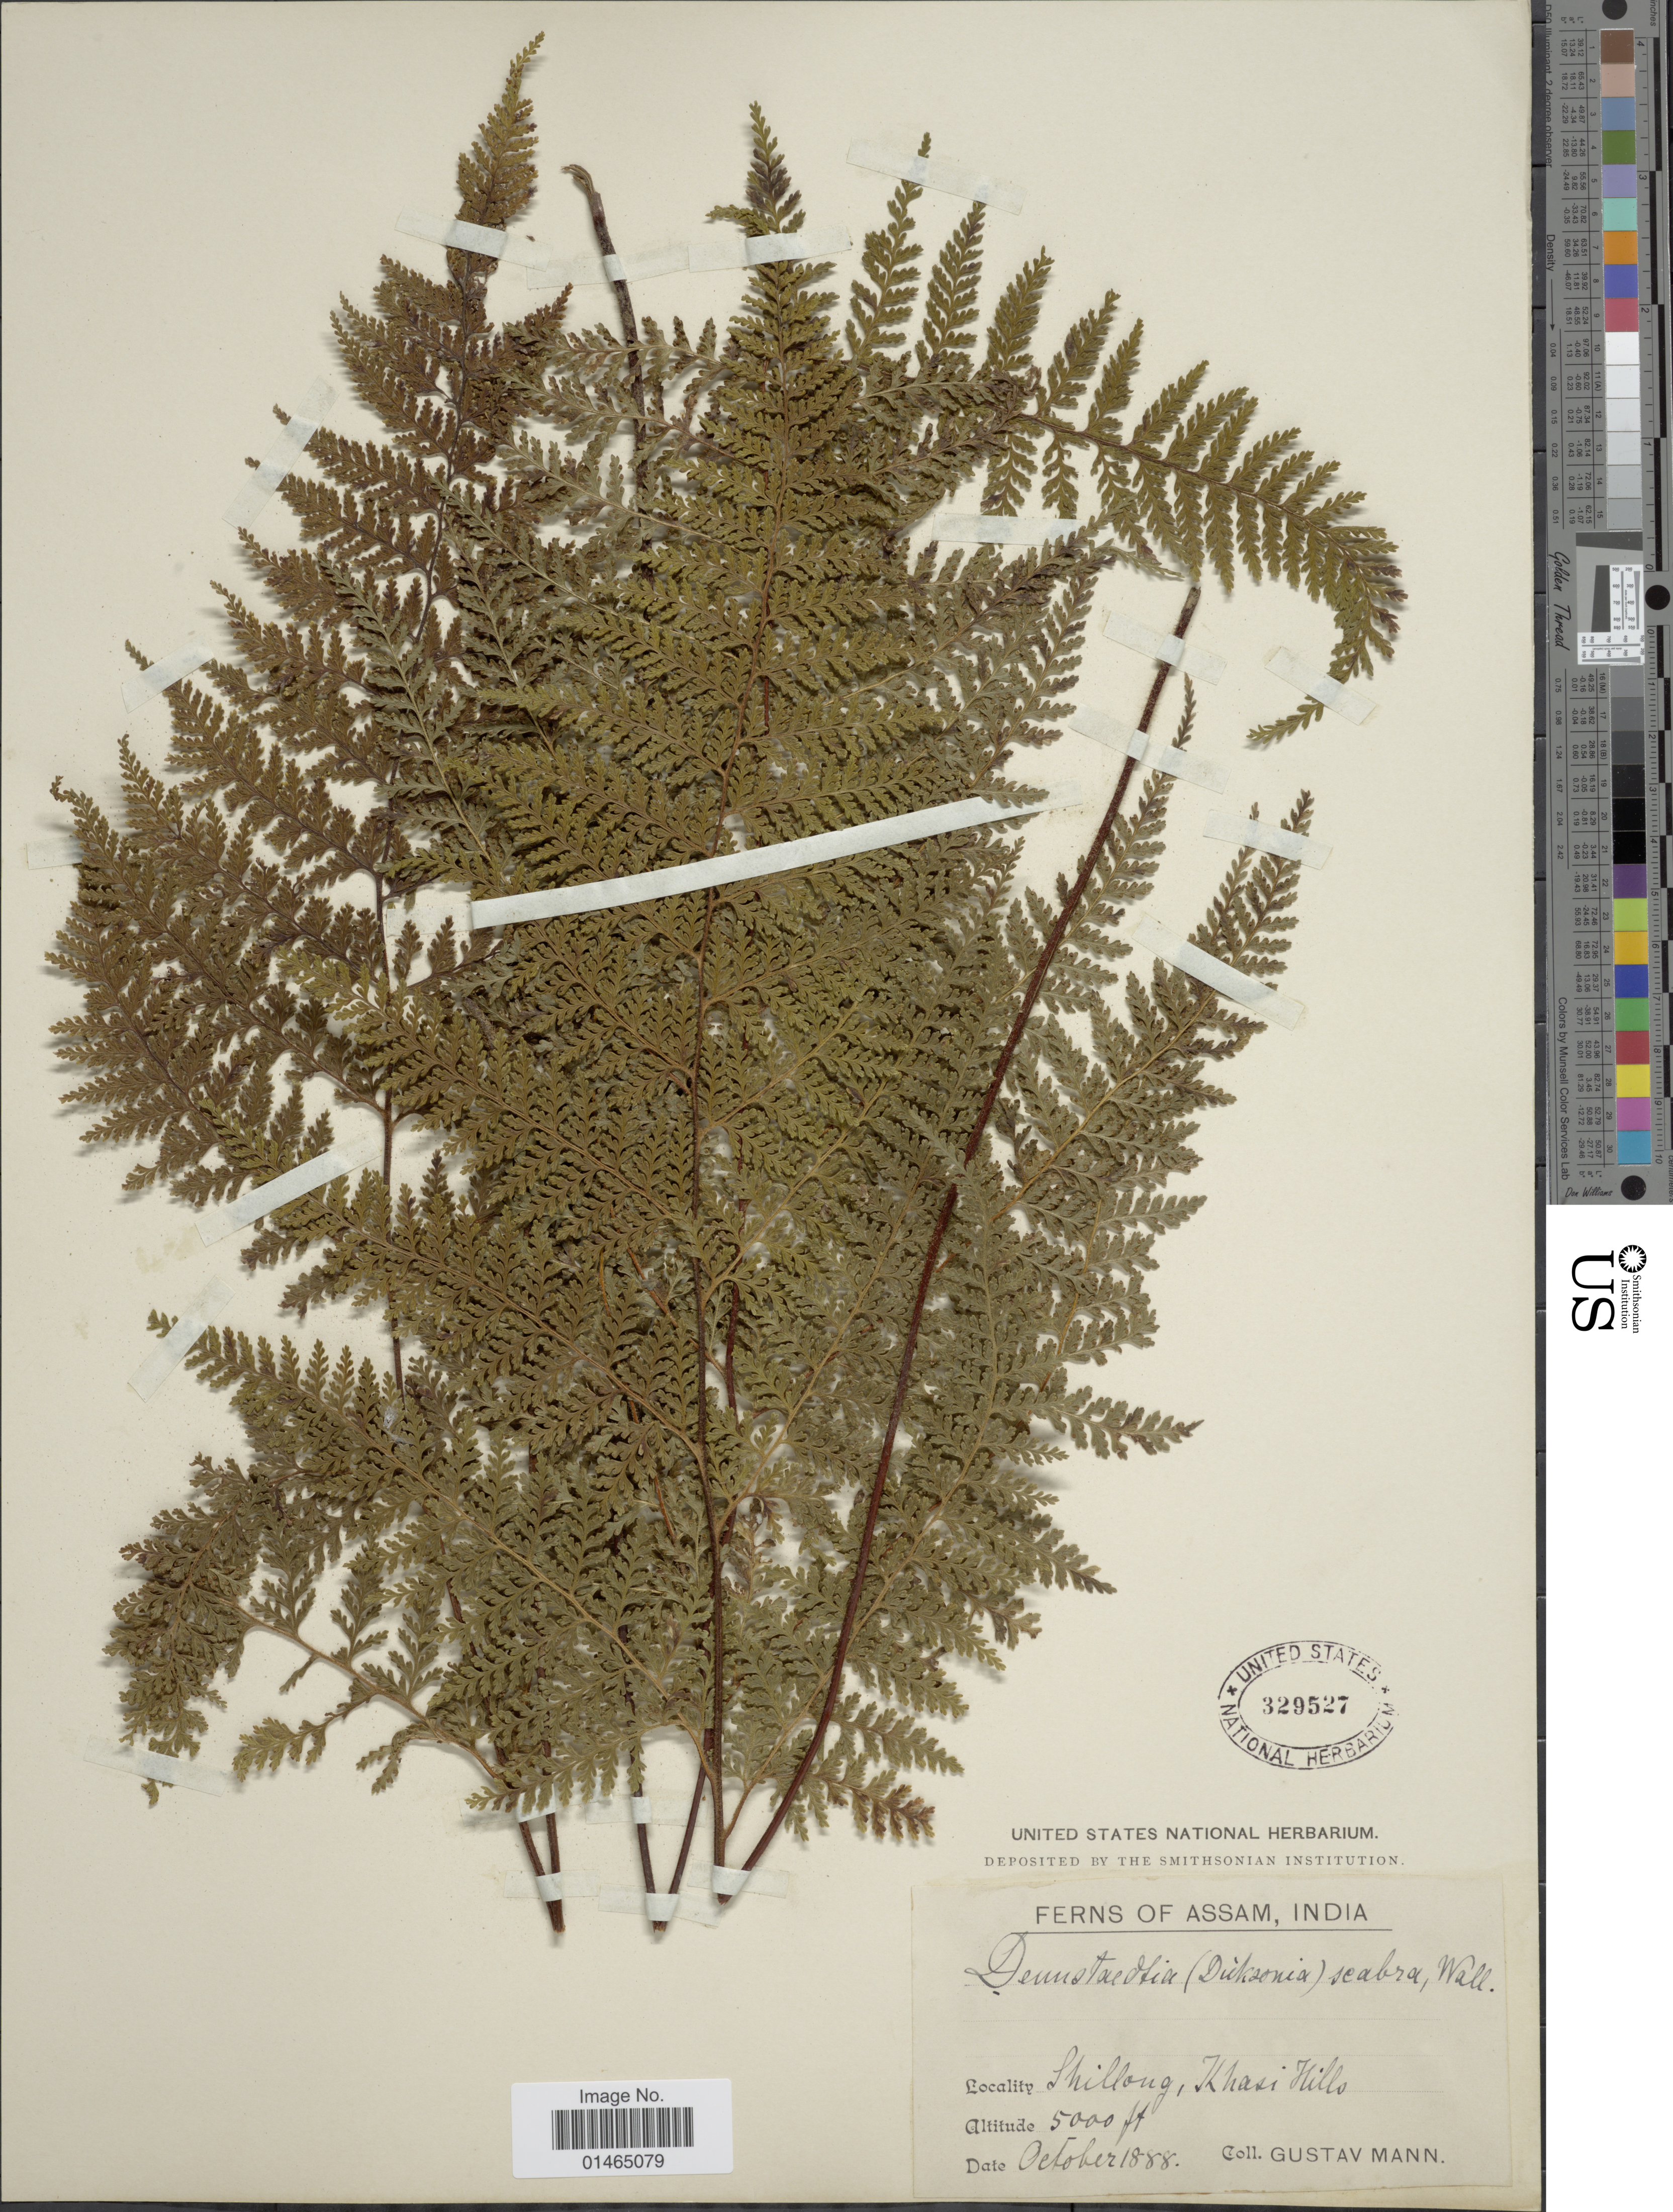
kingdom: Plantae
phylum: Tracheophyta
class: Polypodiopsida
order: Polypodiales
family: Dennstaedtiaceae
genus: Dennstaedtia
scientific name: Dennstaedtia scabra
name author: (Wall. ex Hook.) T. Moore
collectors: G. Mann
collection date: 1888-10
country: India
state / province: Meghalaya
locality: Shillong, Khasi Hills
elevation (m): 1524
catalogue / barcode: US 329527